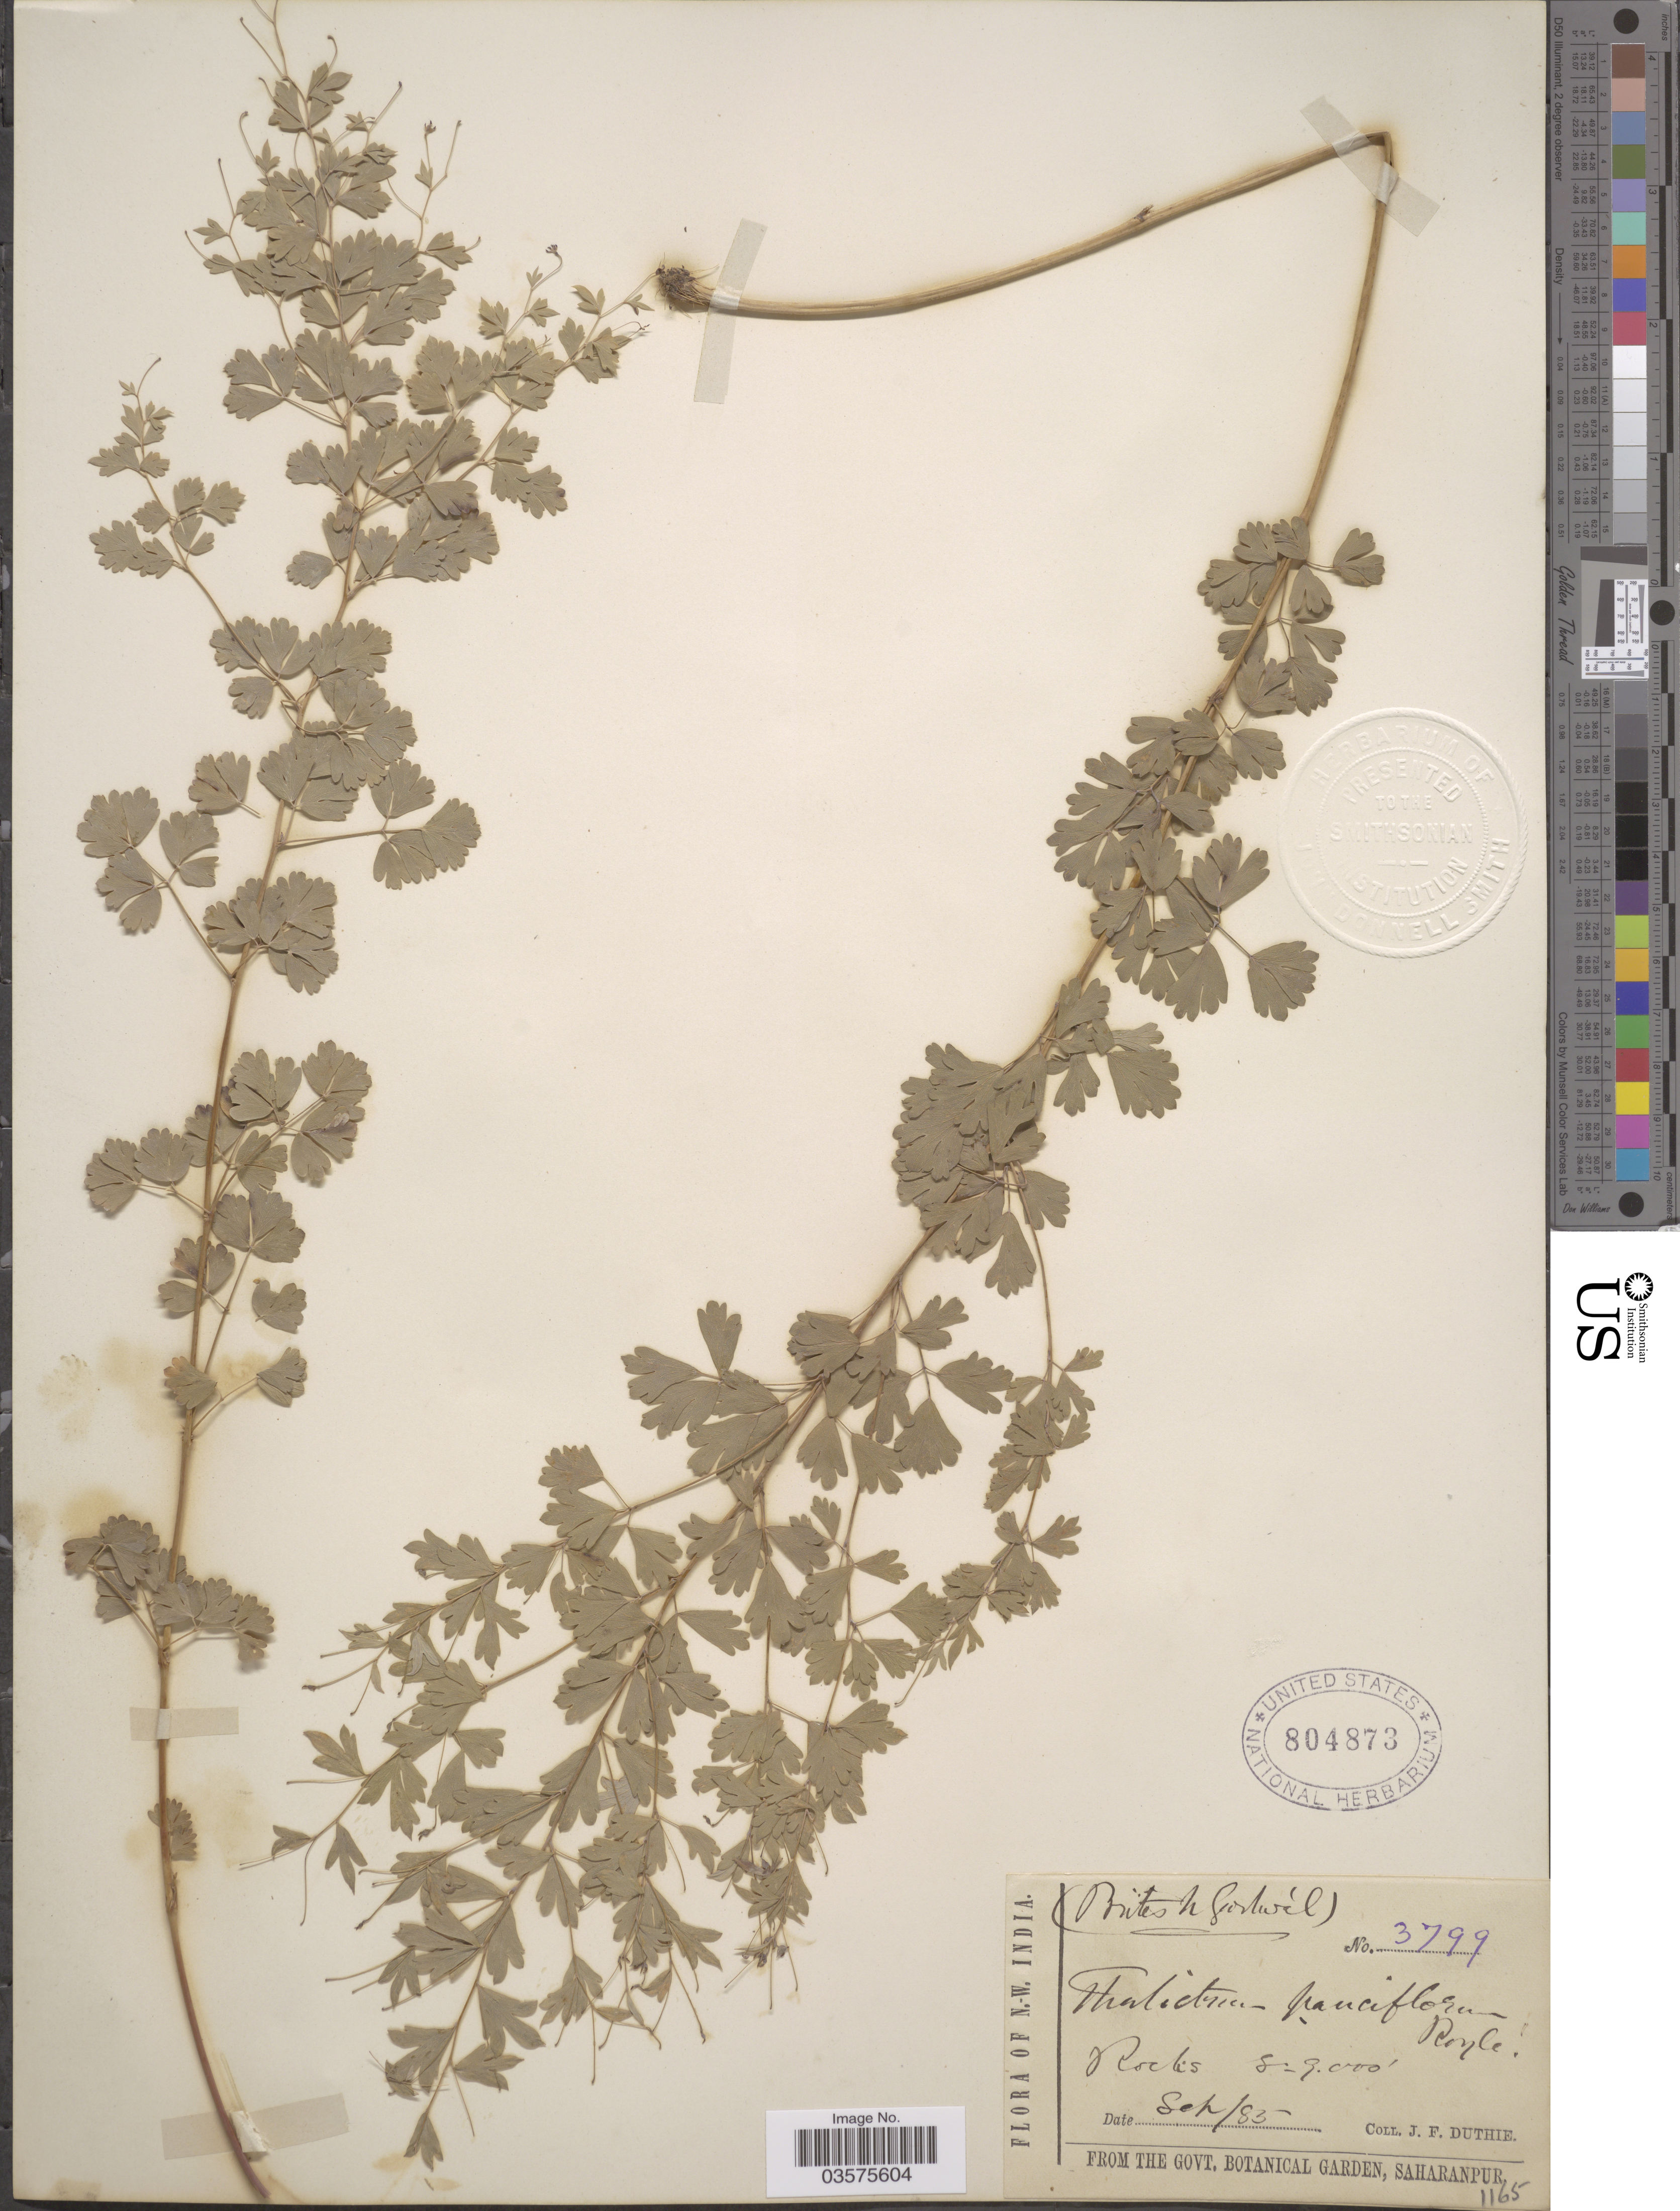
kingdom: Plantae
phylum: Tracheophyta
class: Magnoliopsida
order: Ranunculales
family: Ranunculaceae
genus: Thalictrum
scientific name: Thalictrum pauciflorum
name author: Royle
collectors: J. F. Duthie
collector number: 3799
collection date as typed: Transcribed d/m/y: /9/85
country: India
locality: N.W. India. (British Garhwál).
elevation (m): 2438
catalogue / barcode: US 804873